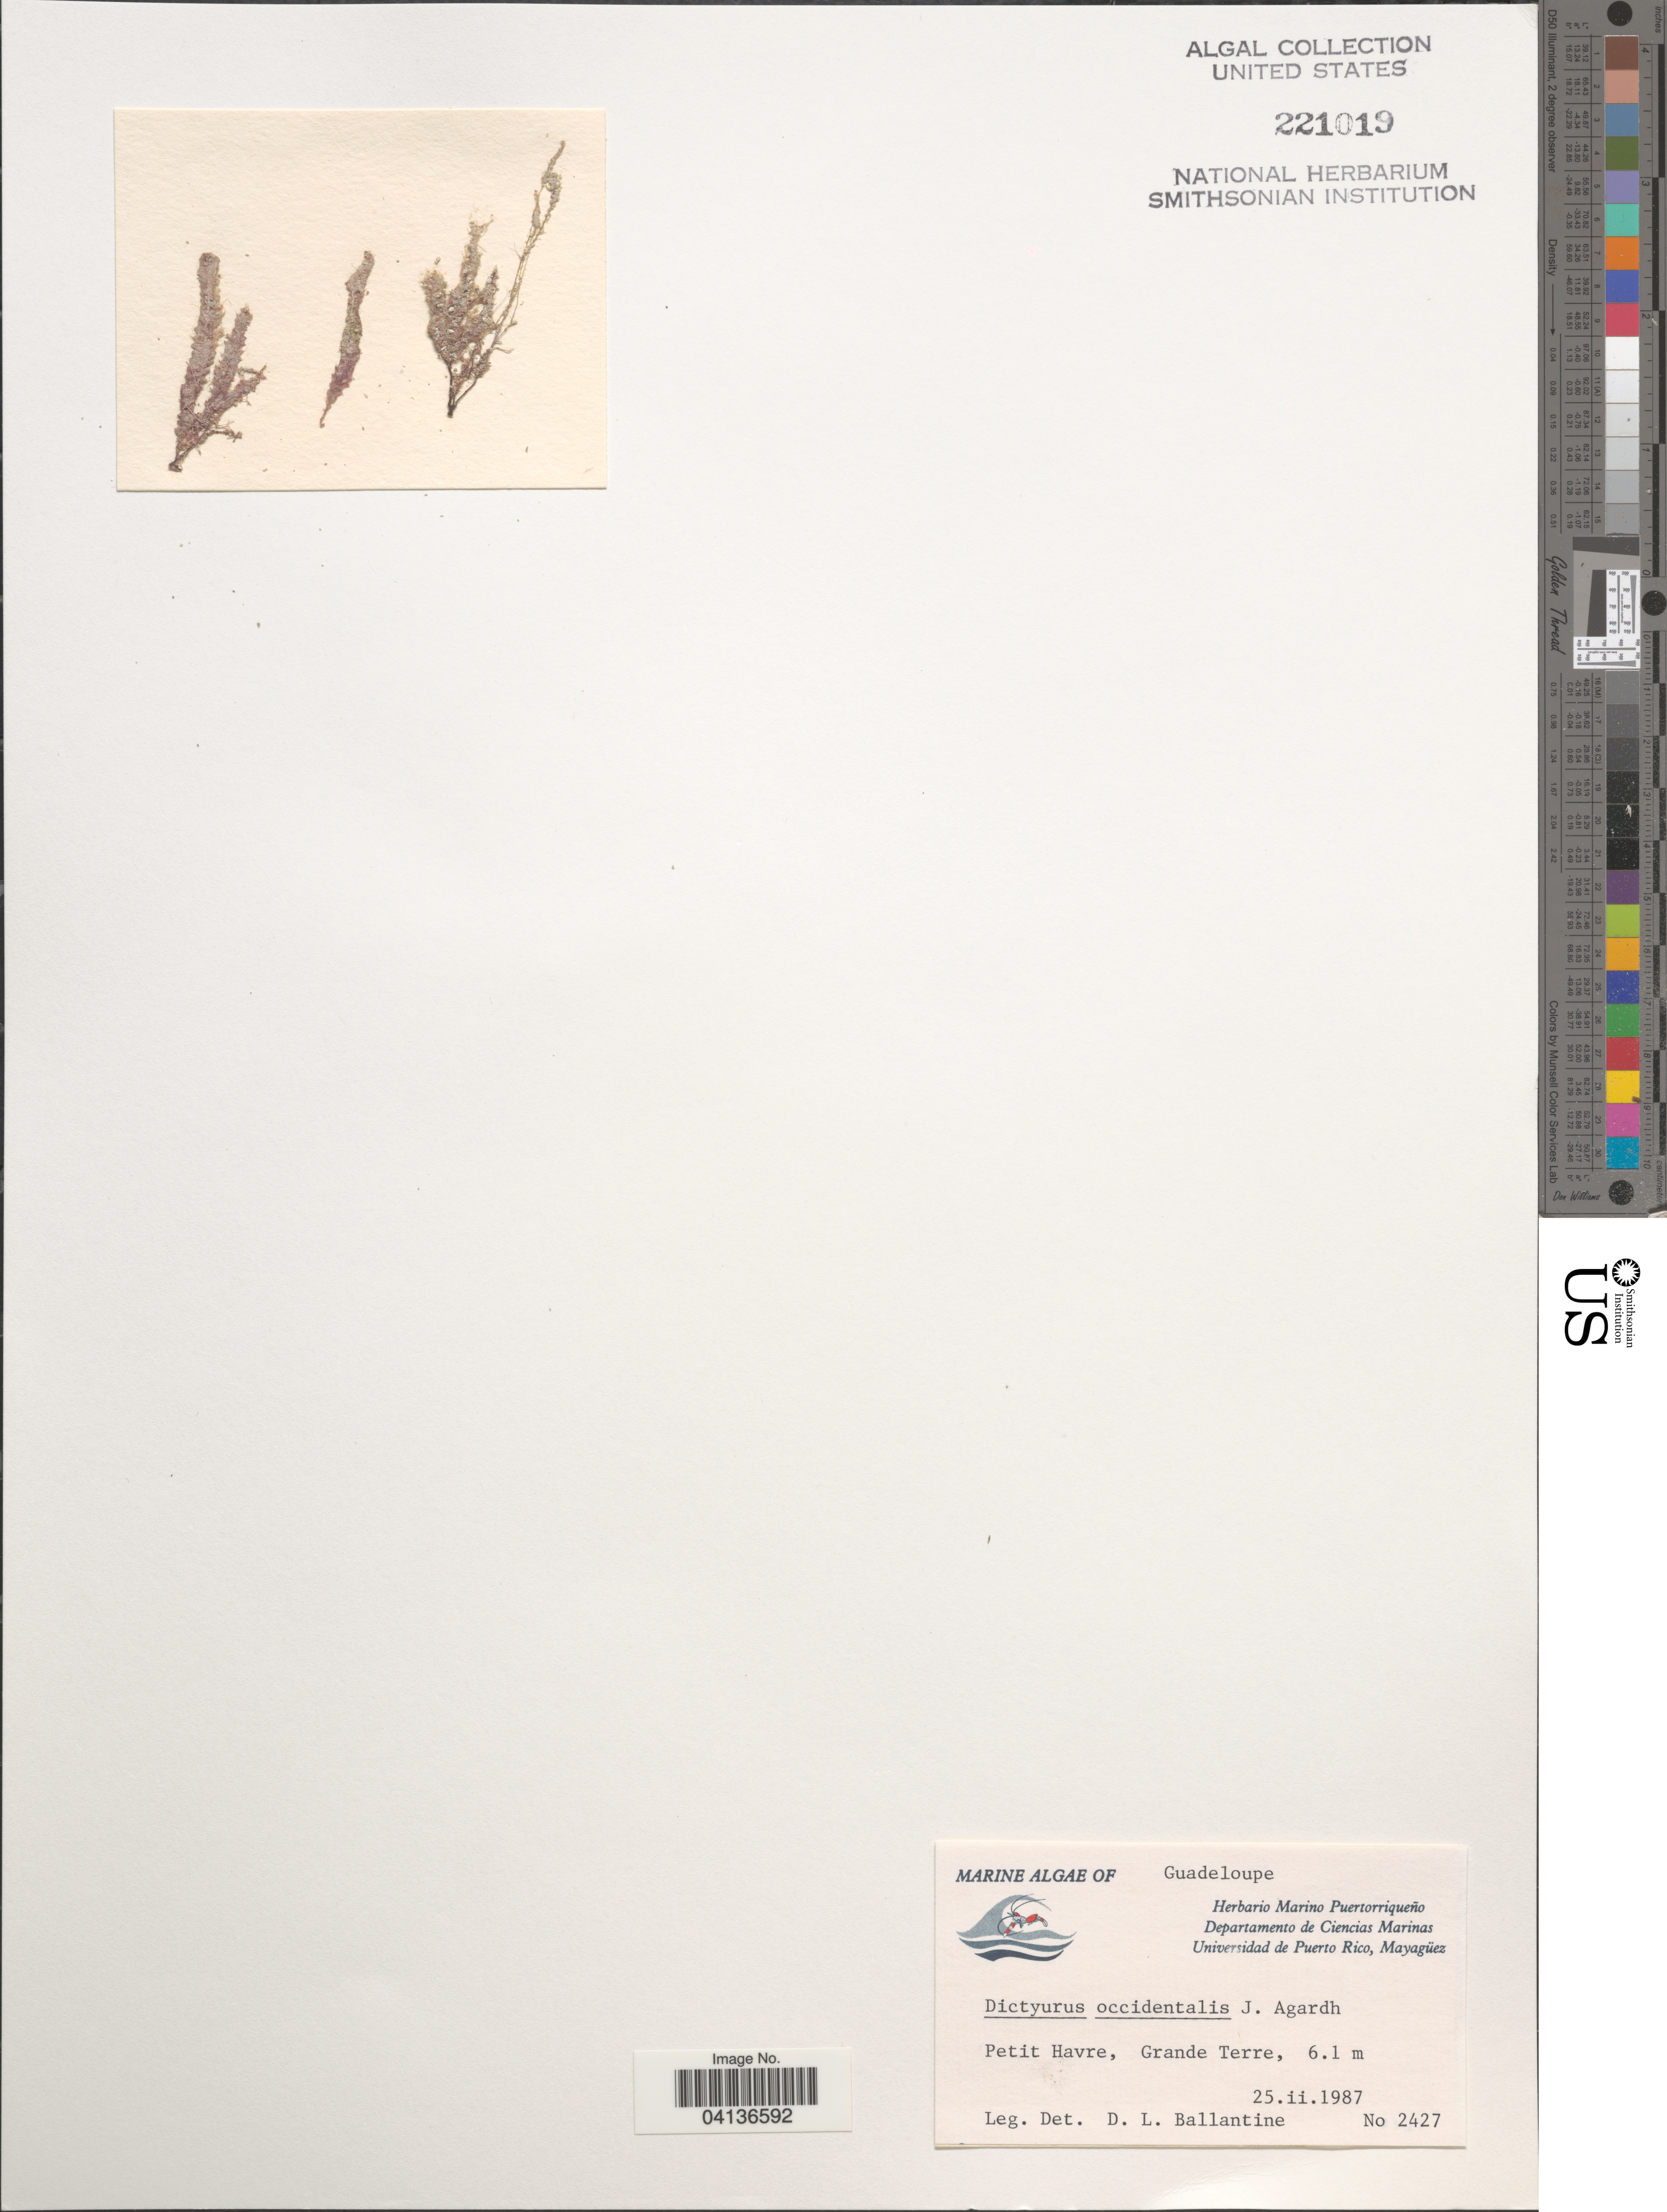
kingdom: Plantae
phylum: Rhodophyta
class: Florideophyceae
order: Ceramiales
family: Dasyaceae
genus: Dictyurus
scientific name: Dictyurus occidentalis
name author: J. Agardh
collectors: D.L. Ballantine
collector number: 2427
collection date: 1987-02-25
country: Guadeloupe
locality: Petit Havre, Grande Terre.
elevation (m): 6.1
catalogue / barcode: US 221019